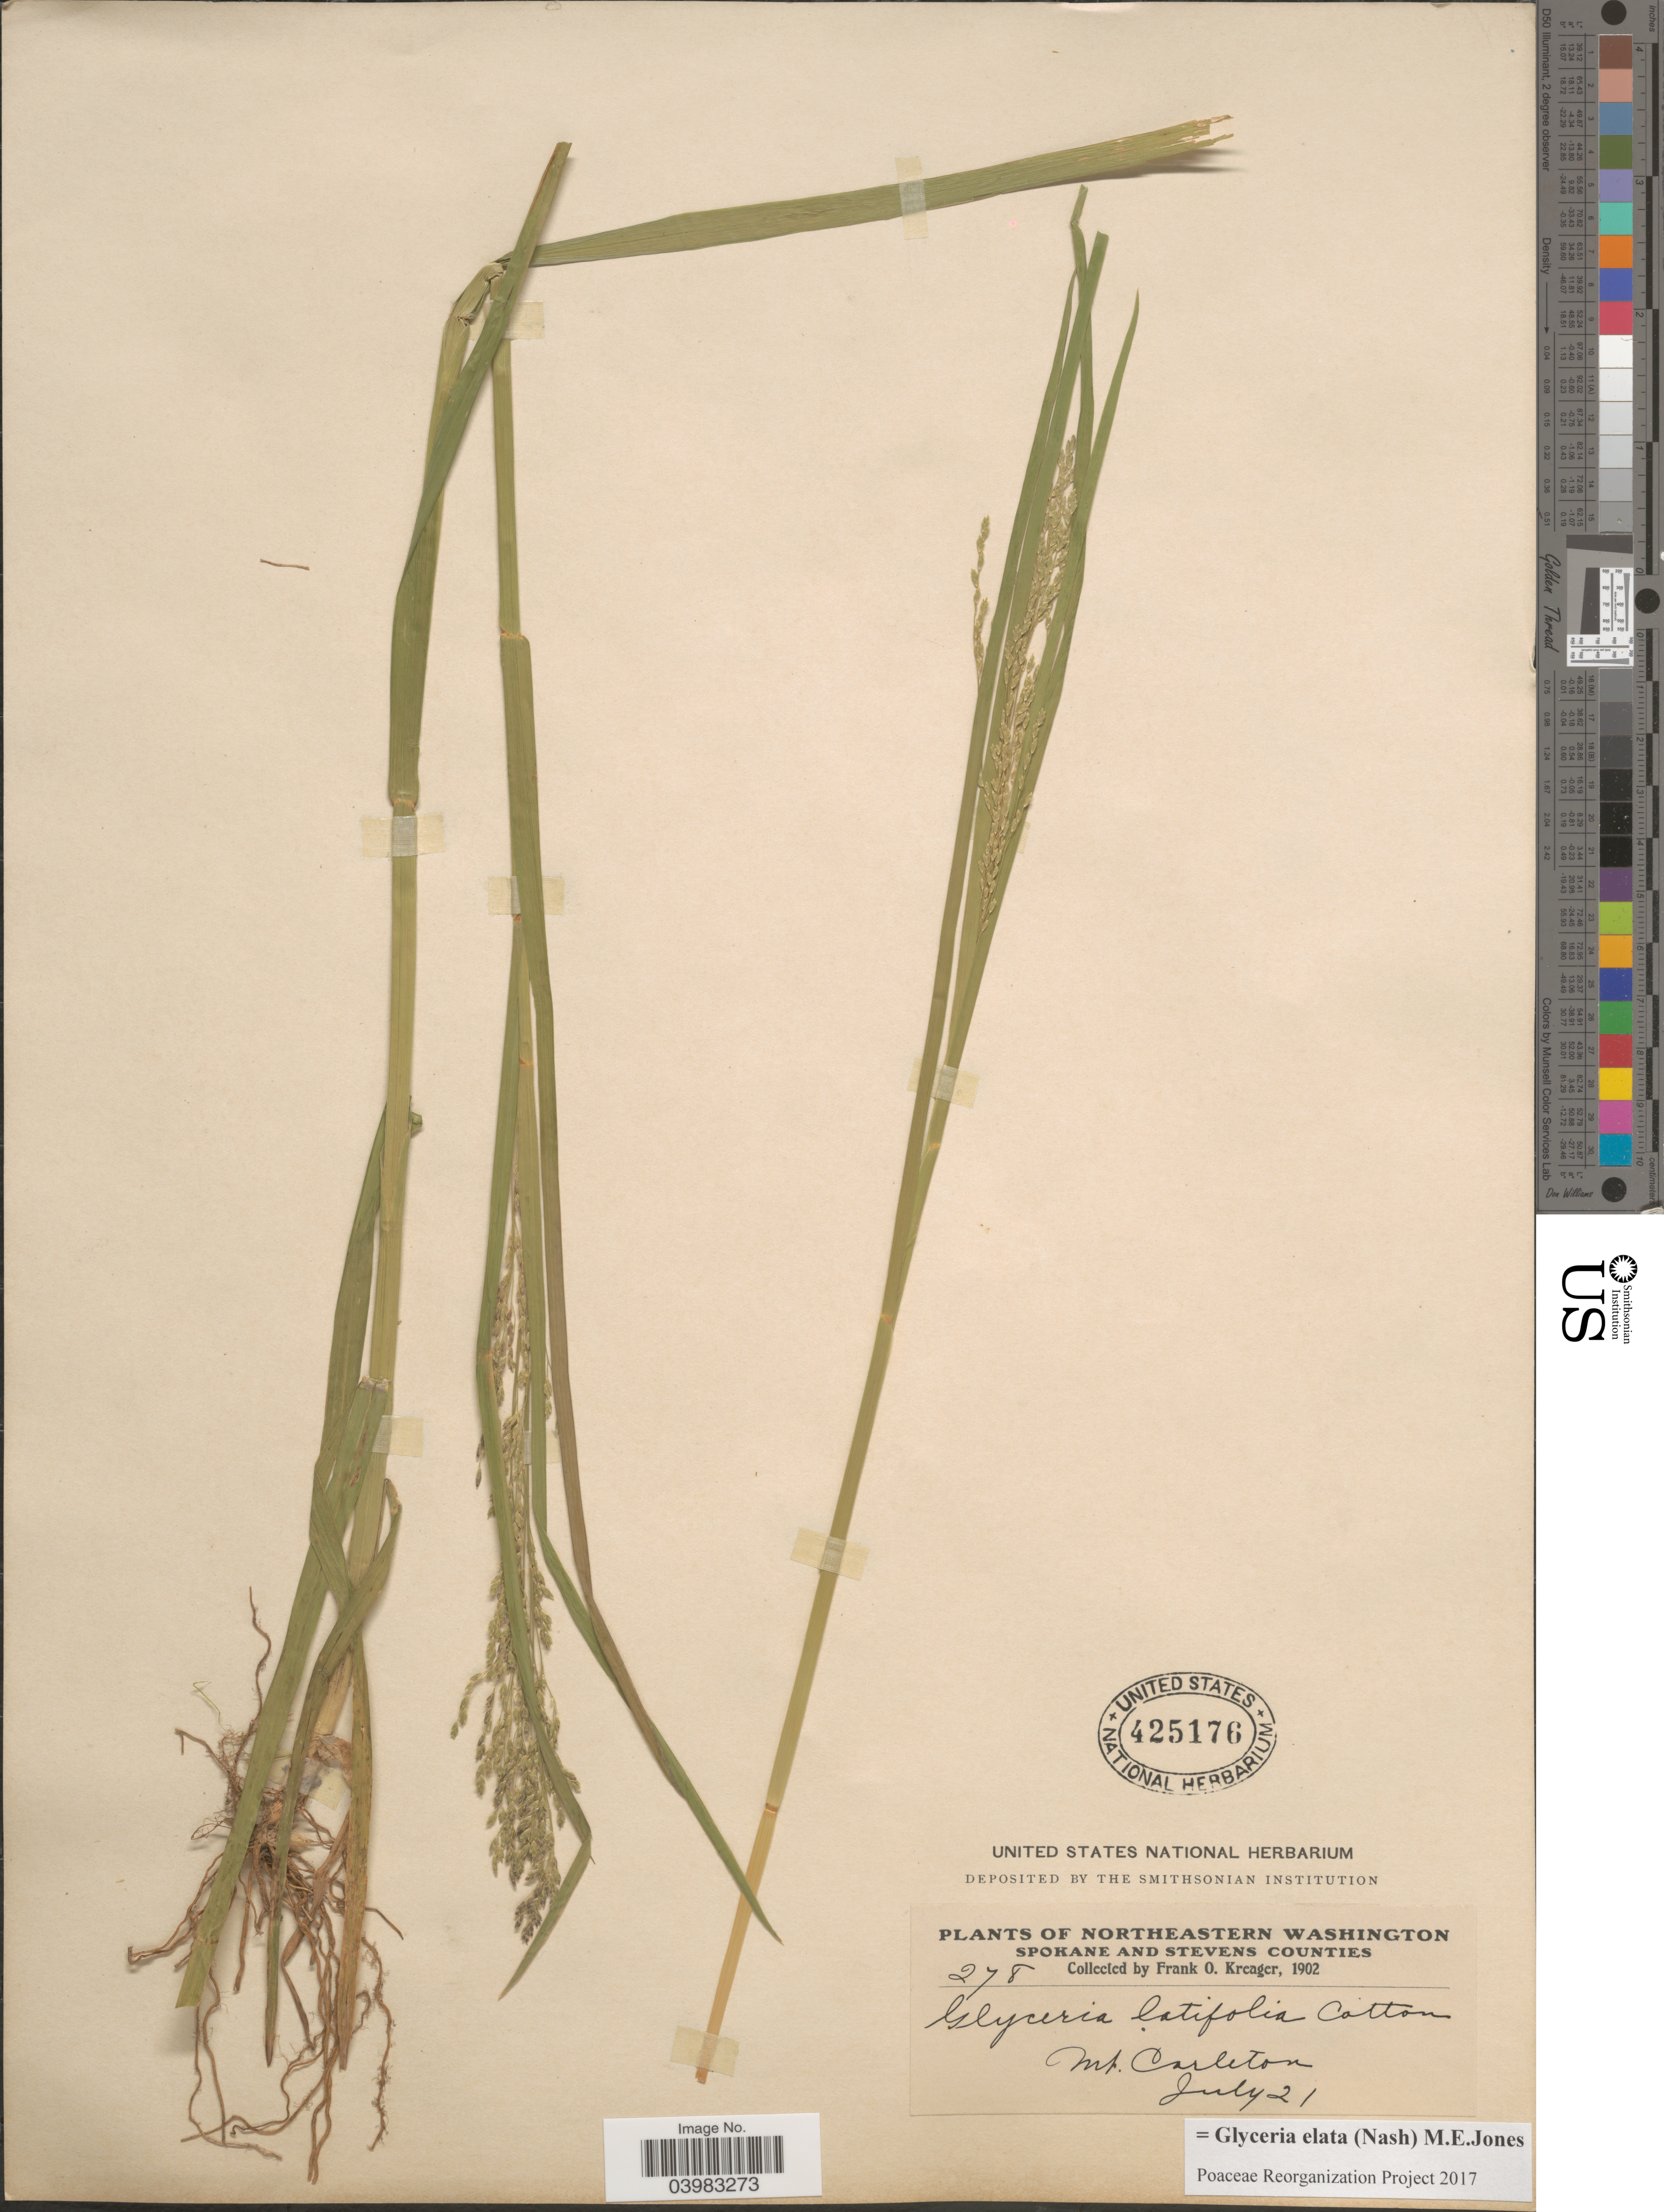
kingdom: Plantae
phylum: Tracheophyta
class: Liliopsida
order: Poales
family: Poaceae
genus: Glyceria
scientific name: Glyceria elata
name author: (Nash) M.E. Jones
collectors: F. Kreager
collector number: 278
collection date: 1902-07-21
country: United States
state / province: Washington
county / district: Spokane / Stevens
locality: Northeastern Washington. Spokane and Stevens Counties. Mt. Carleton.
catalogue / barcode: US 425176